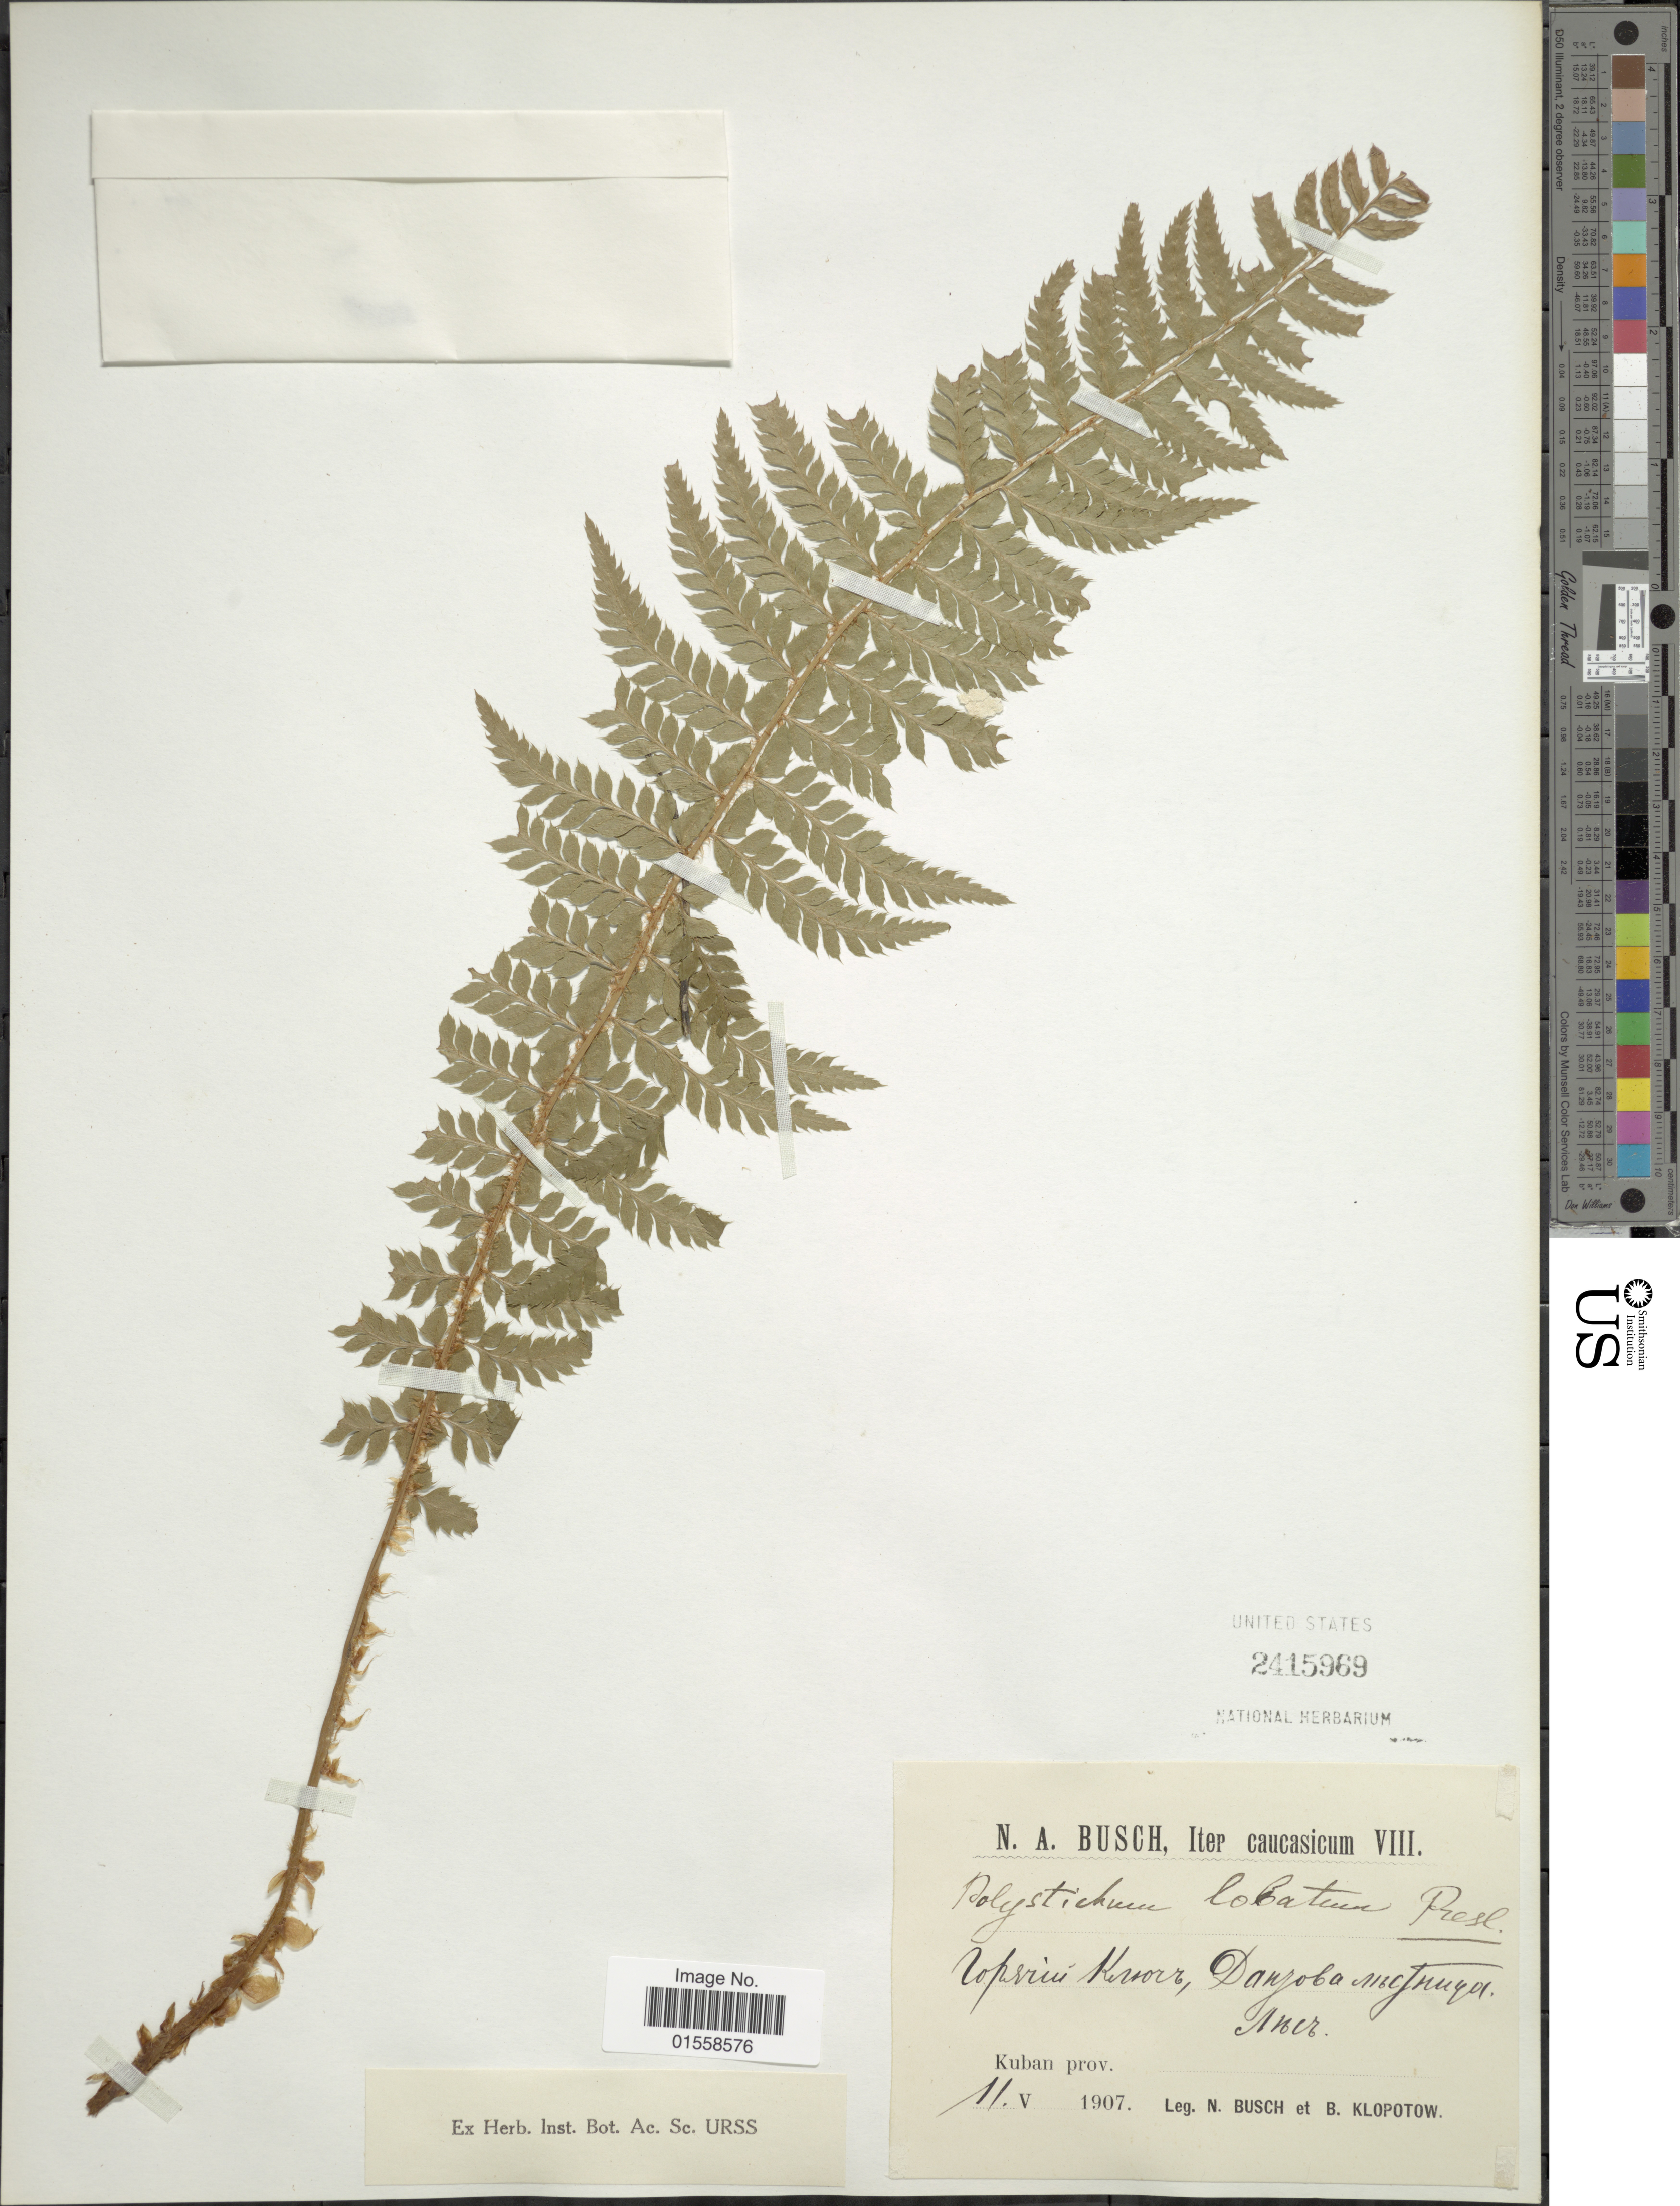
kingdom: Plantae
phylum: Tracheophyta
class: Polypodiopsida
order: Polypodiales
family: Dryopteridaceae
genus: Polystichum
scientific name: Polystichum aculeatum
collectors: N. Busch & B. Klopotow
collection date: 1907-05-11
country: Russian Federation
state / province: Krasnoyarsk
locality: Uprium Kuorr, Danjoba meitrunger. Kuban Prov.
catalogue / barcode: US 2415969